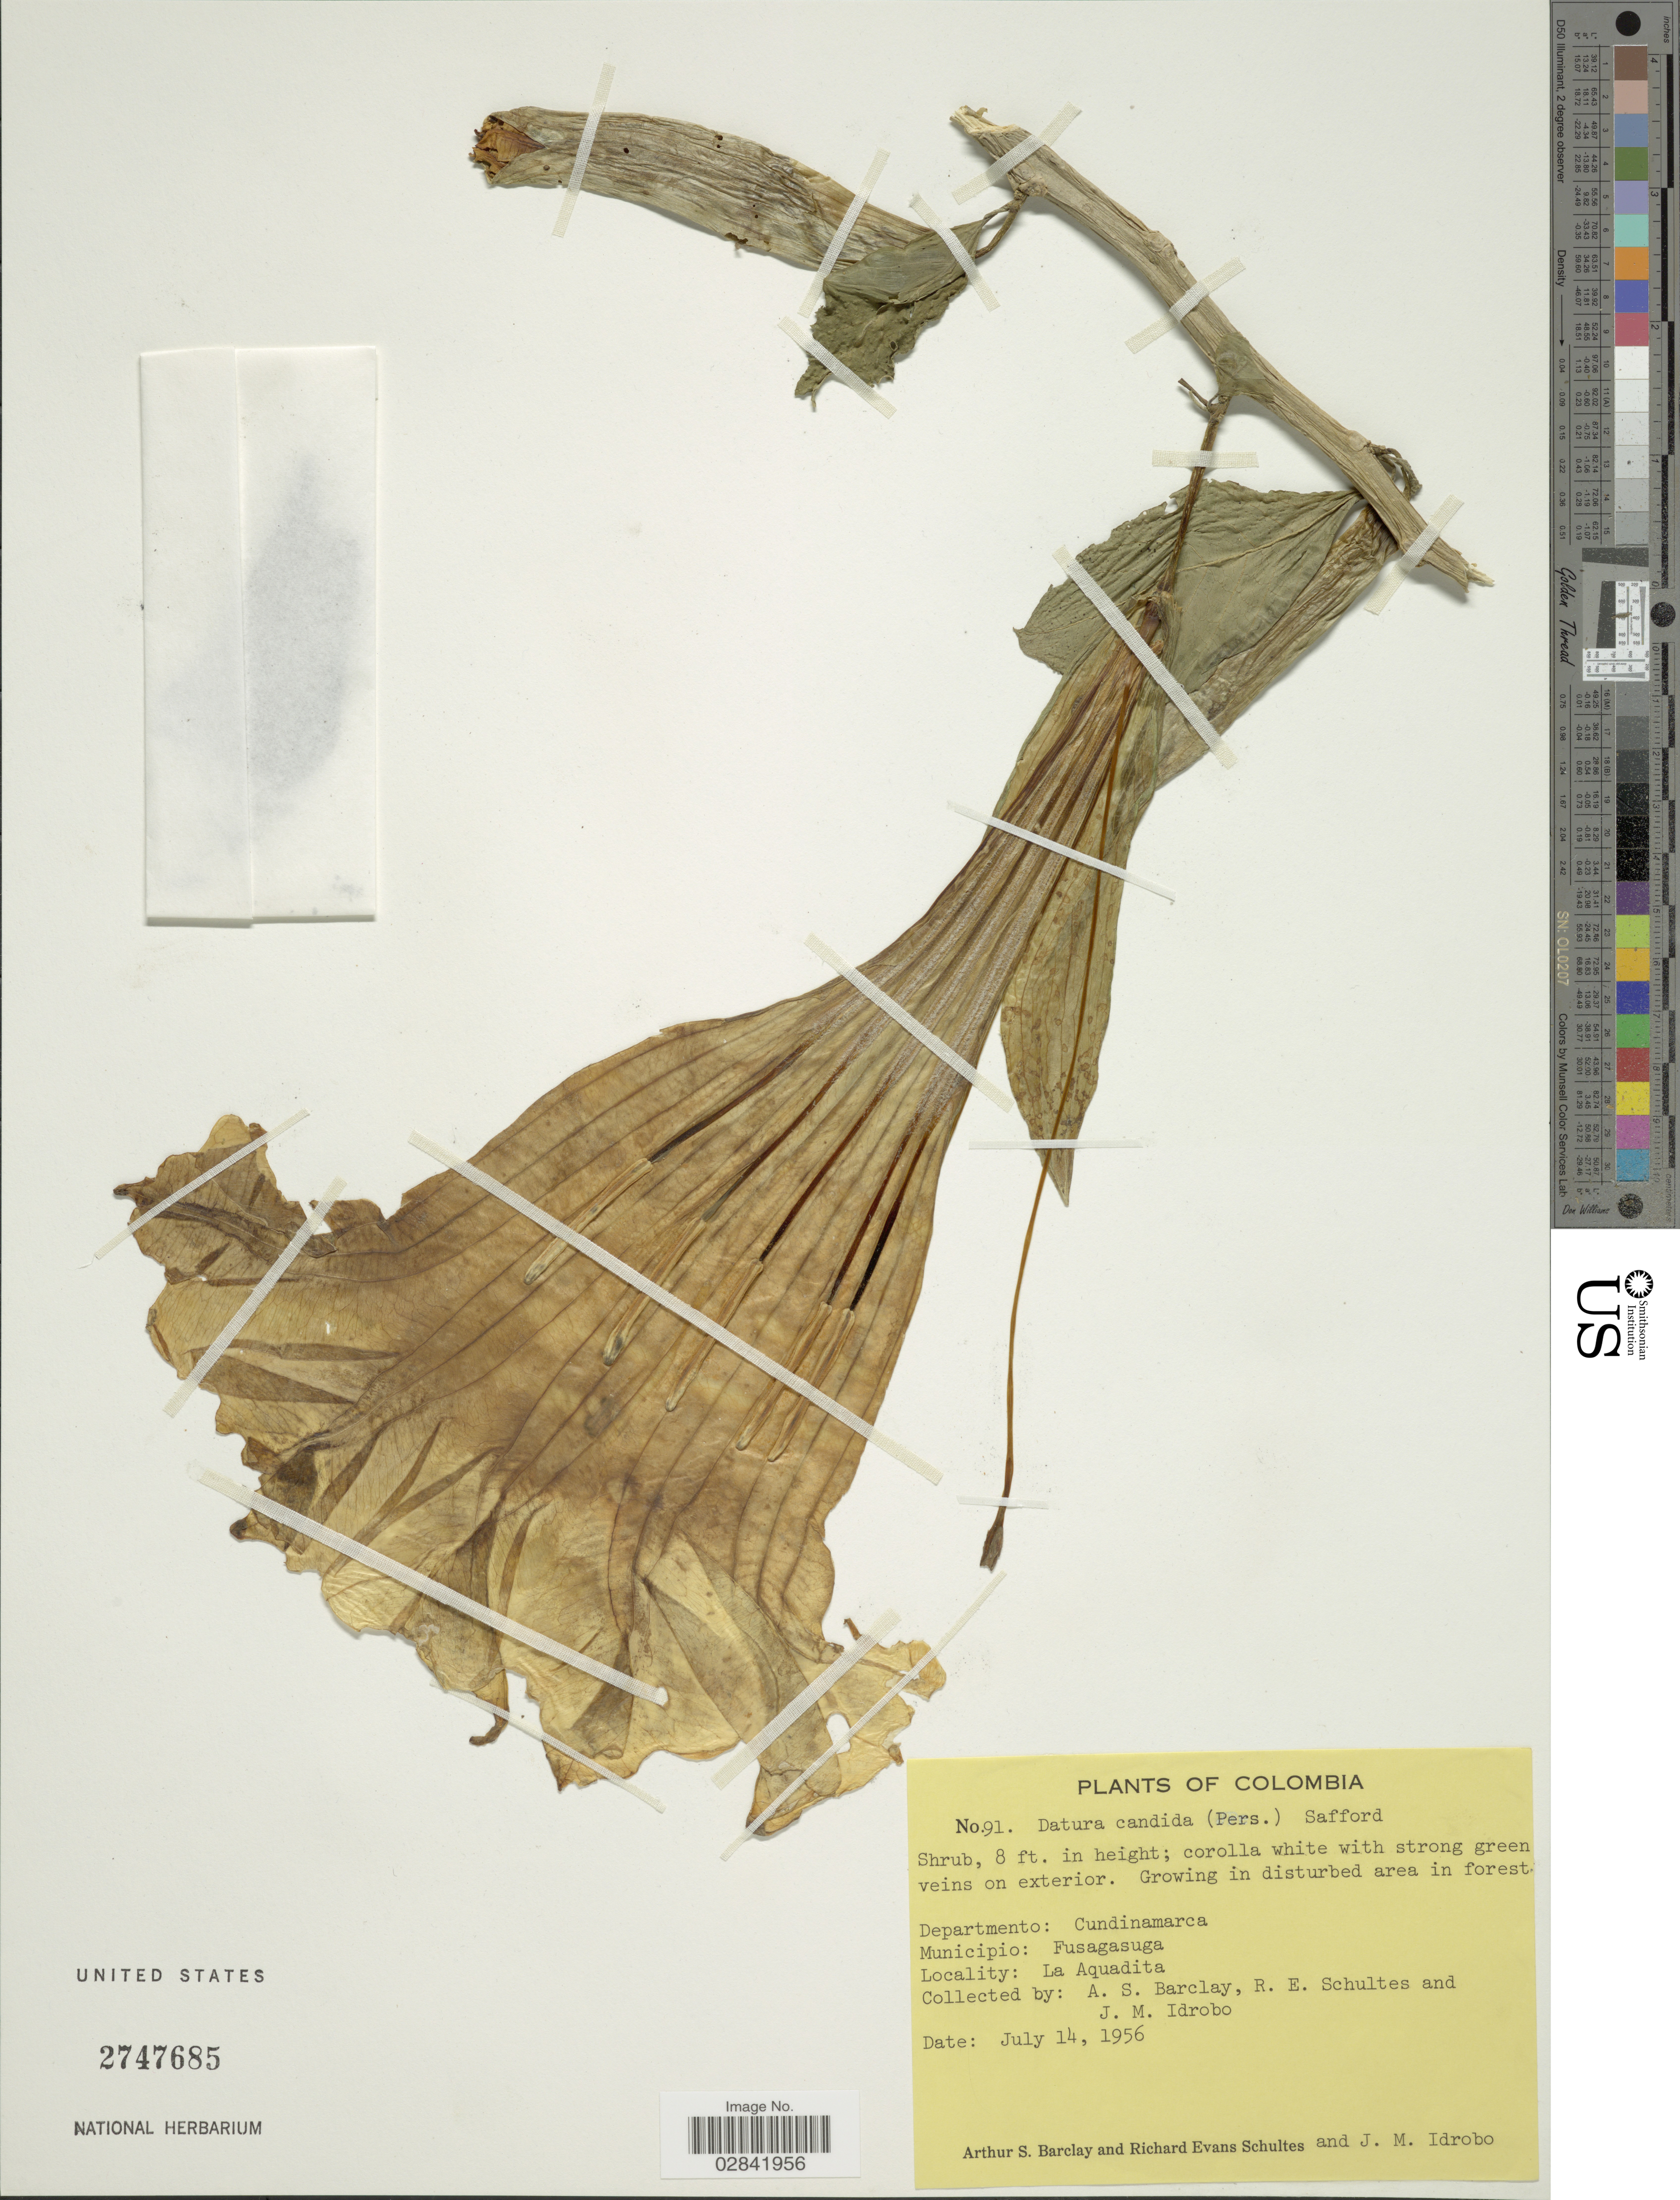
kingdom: Plantae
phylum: Tracheophyta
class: Magnoliopsida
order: Solanales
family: Solanaceae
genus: Brugmansia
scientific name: Brugmansia x candida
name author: Pers.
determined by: (US) Smithsonian Institution - National Museum of Natural History - Department of Botany (UNITED STATES)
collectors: A. S. Barclay, R. E. Schultes & J. M. Idrobo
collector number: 91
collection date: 1956-07-14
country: Colombia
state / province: Cundinamarca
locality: Departmento: Cundinamarca, Municipio: Fusagasuga. La Aquadita.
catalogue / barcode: US 2747685